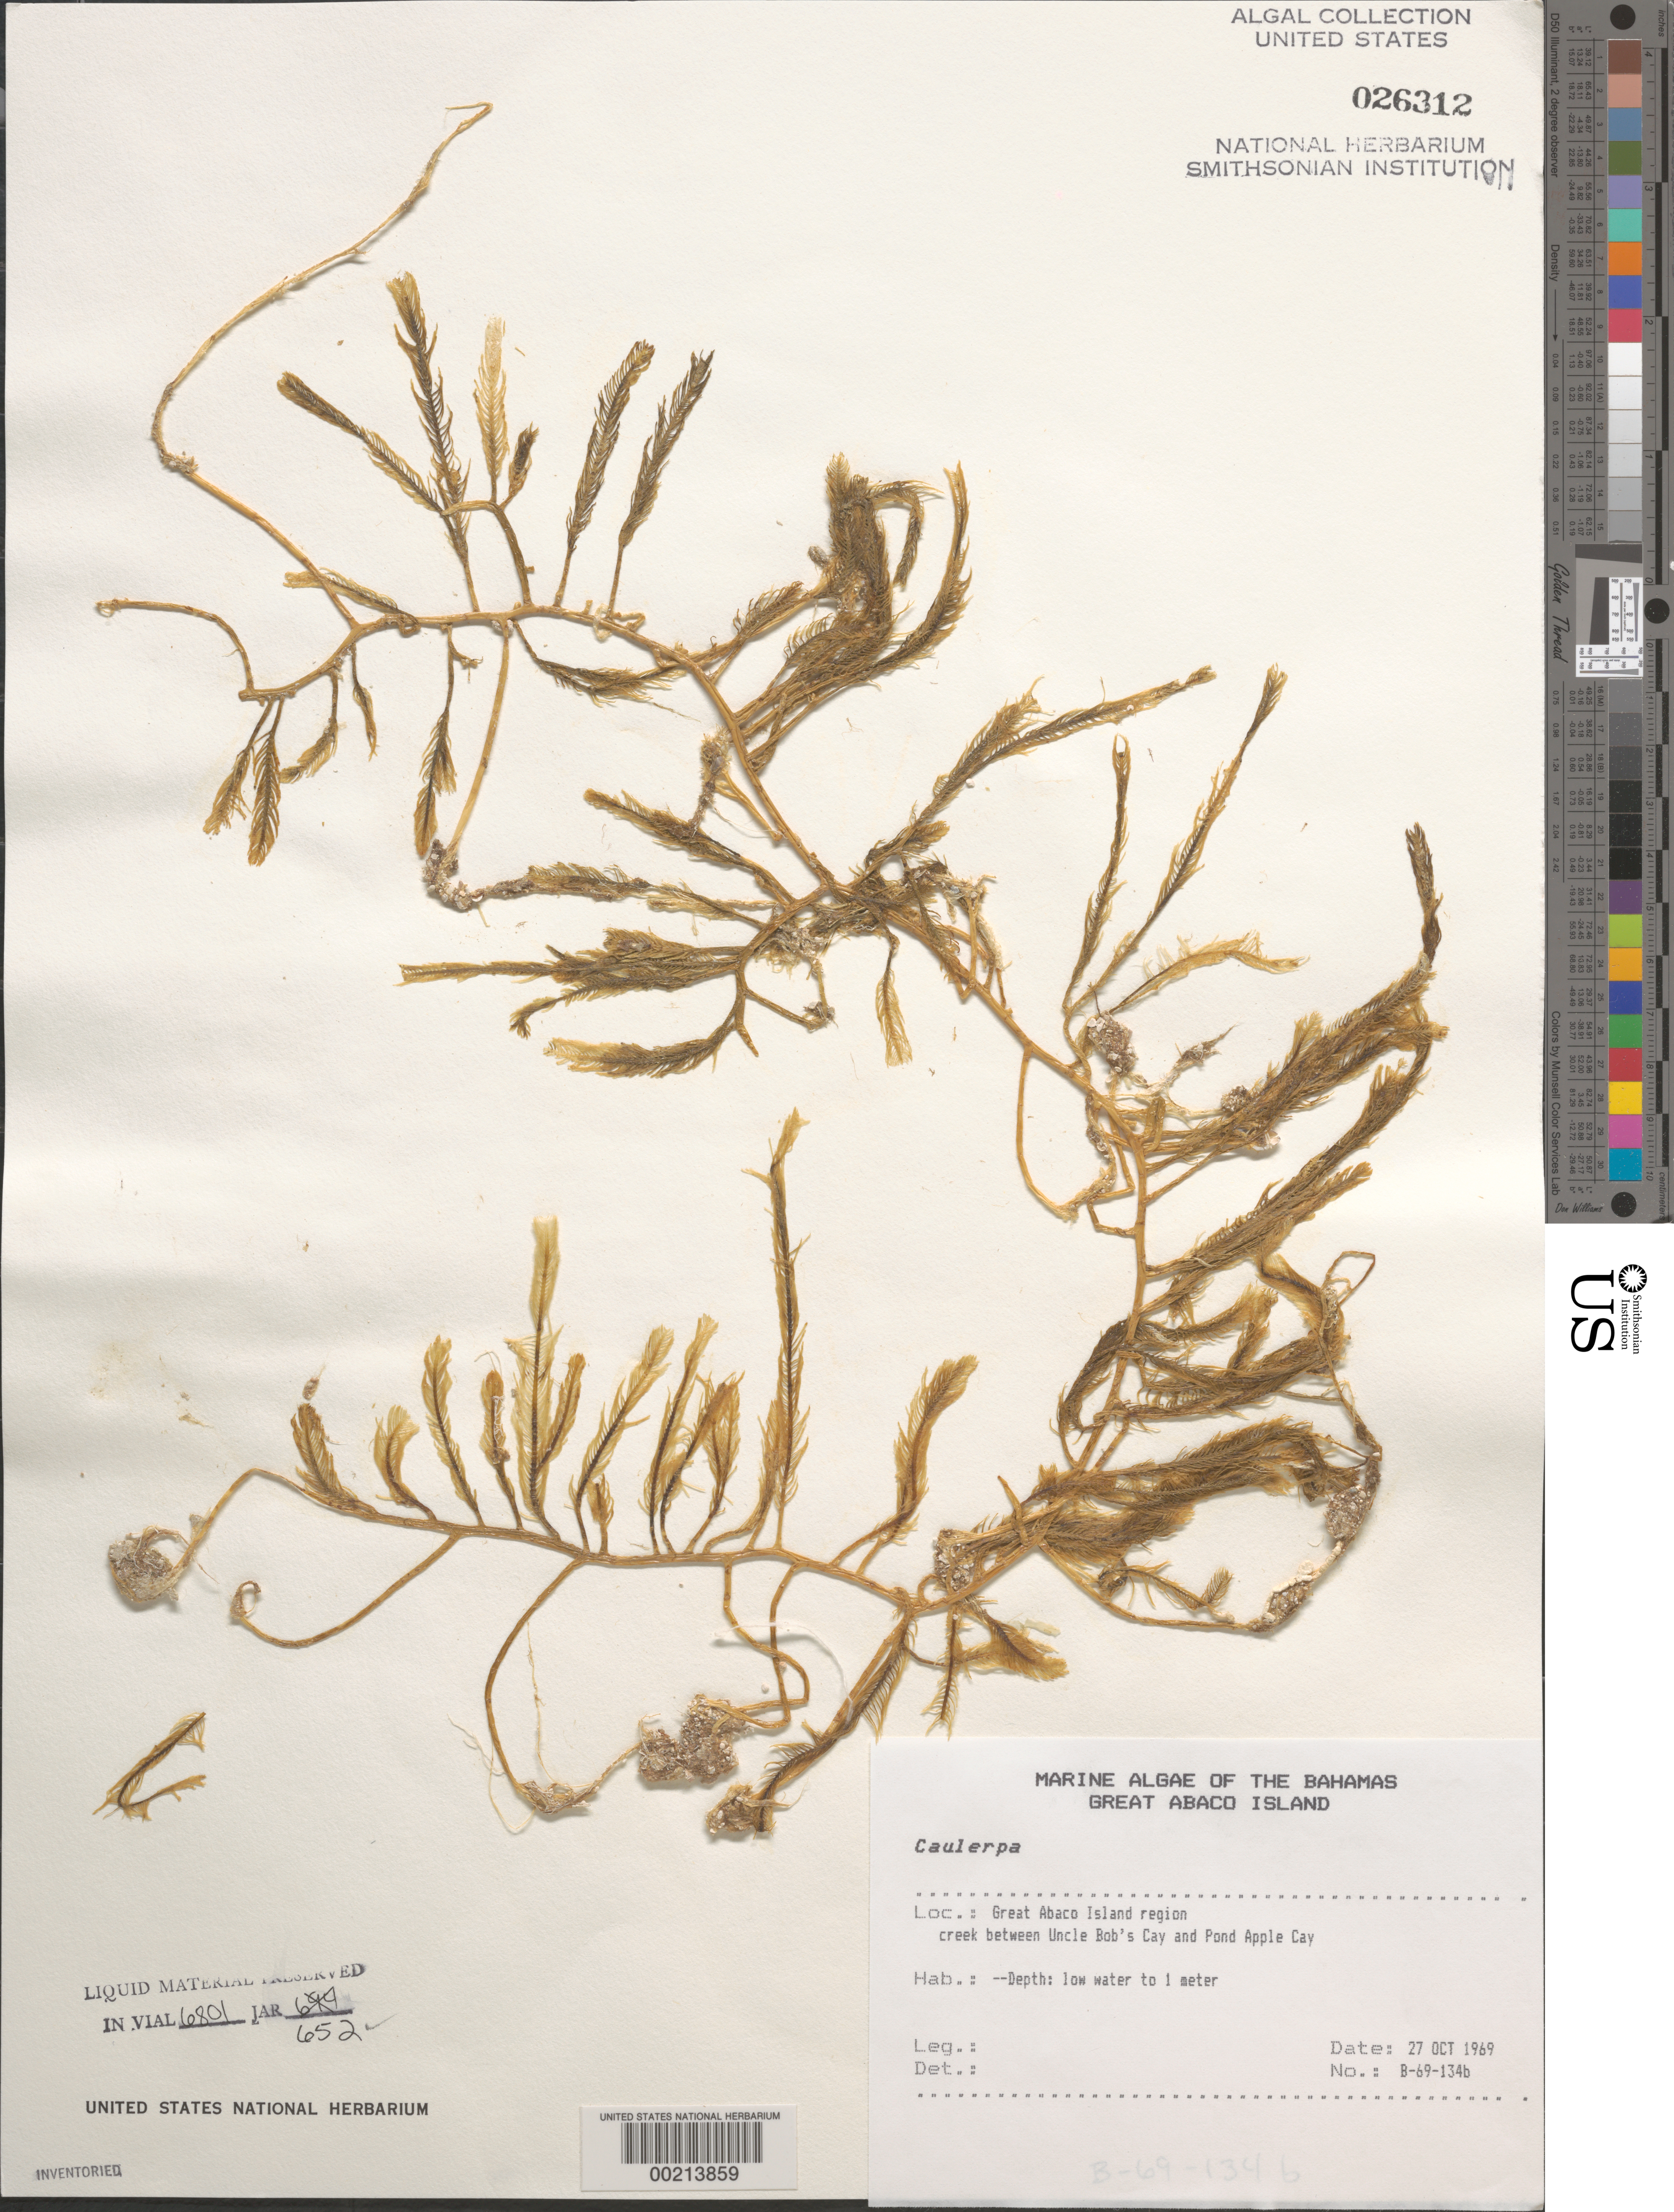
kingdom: Plantae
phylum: Chlorophyta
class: Ulvophyceae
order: Bryopsidales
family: Caulerpaceae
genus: Caulerpa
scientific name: Caulerpa sp.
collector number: B-69-134b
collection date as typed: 27 Oct 1969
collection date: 1969-10-27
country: Bahamas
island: Great Abaco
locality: Between Uncle Bob's Cay and Pond Apple Cay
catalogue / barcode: US 26312